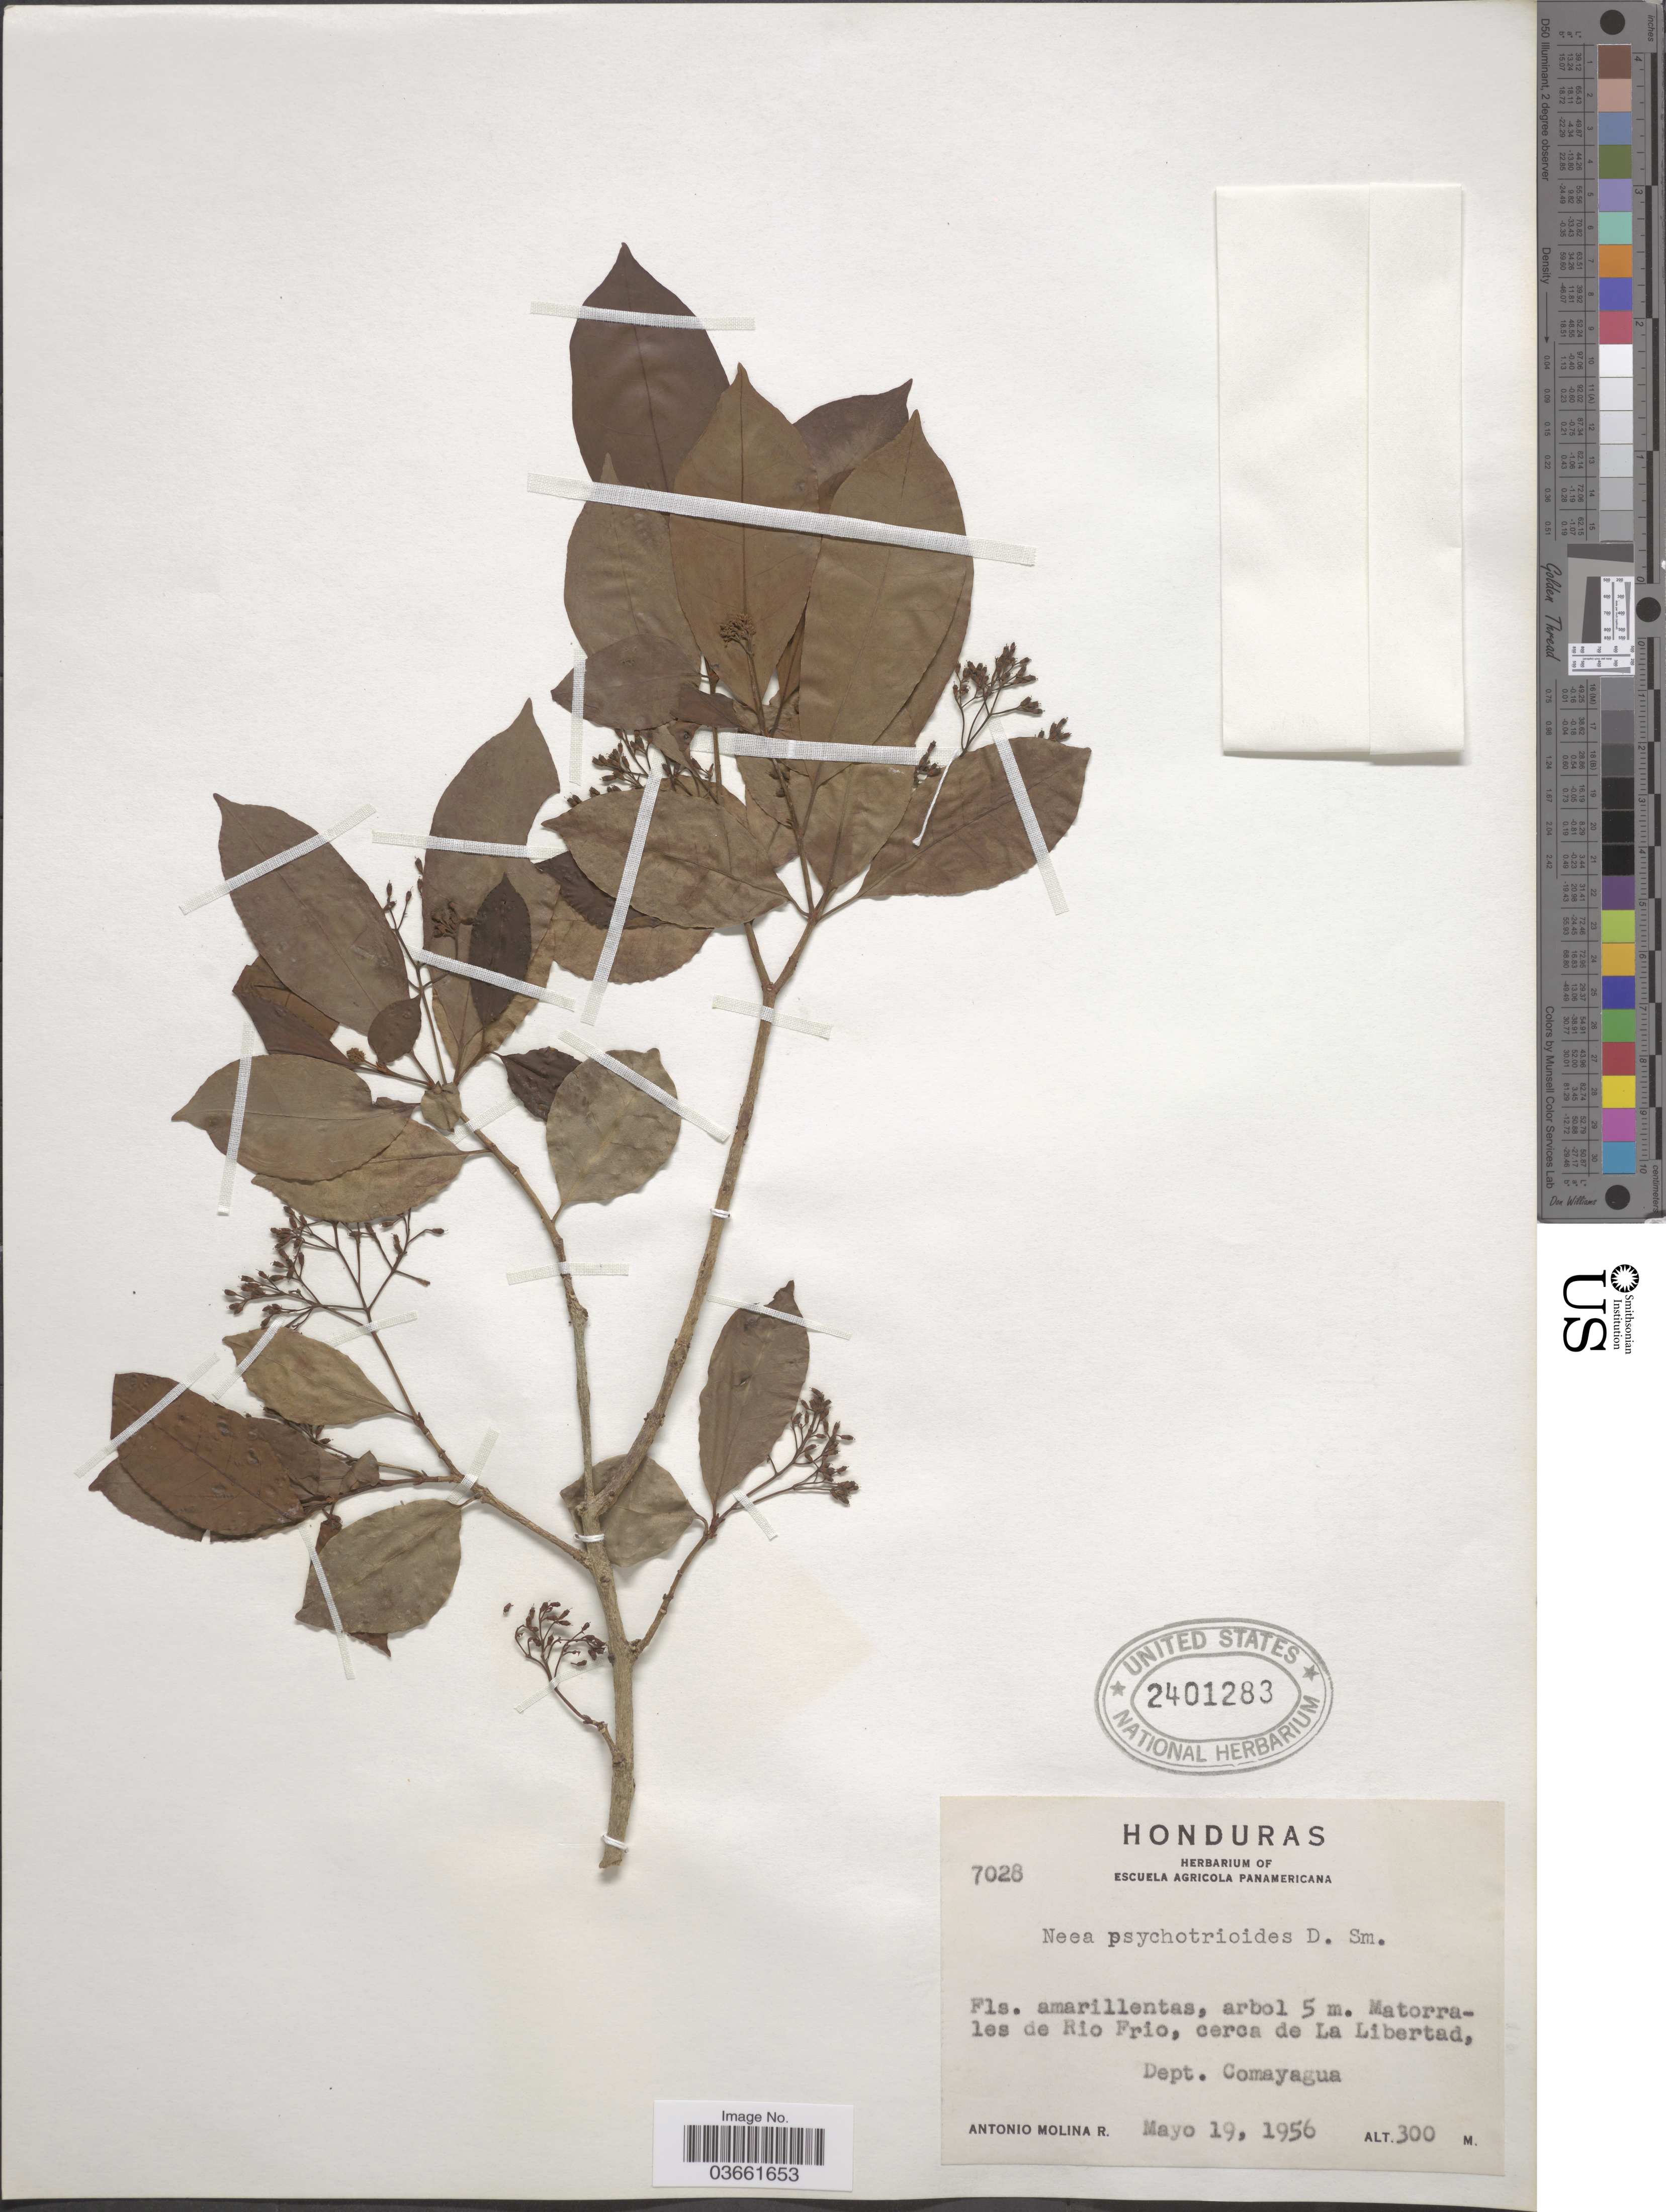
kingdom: Plantae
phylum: Tracheophyta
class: Magnoliopsida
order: Caryophyllales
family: Nyctaginaceae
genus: Neea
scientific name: Neea psychotrioides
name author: Donn. Sm.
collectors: A. Molina R.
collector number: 7028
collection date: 1956-05-19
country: Honduras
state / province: Comayagua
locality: Matorrales de Rio Frio, cerca de La Libertad, Dept. Comayagua.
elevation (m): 300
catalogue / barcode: US 2401283